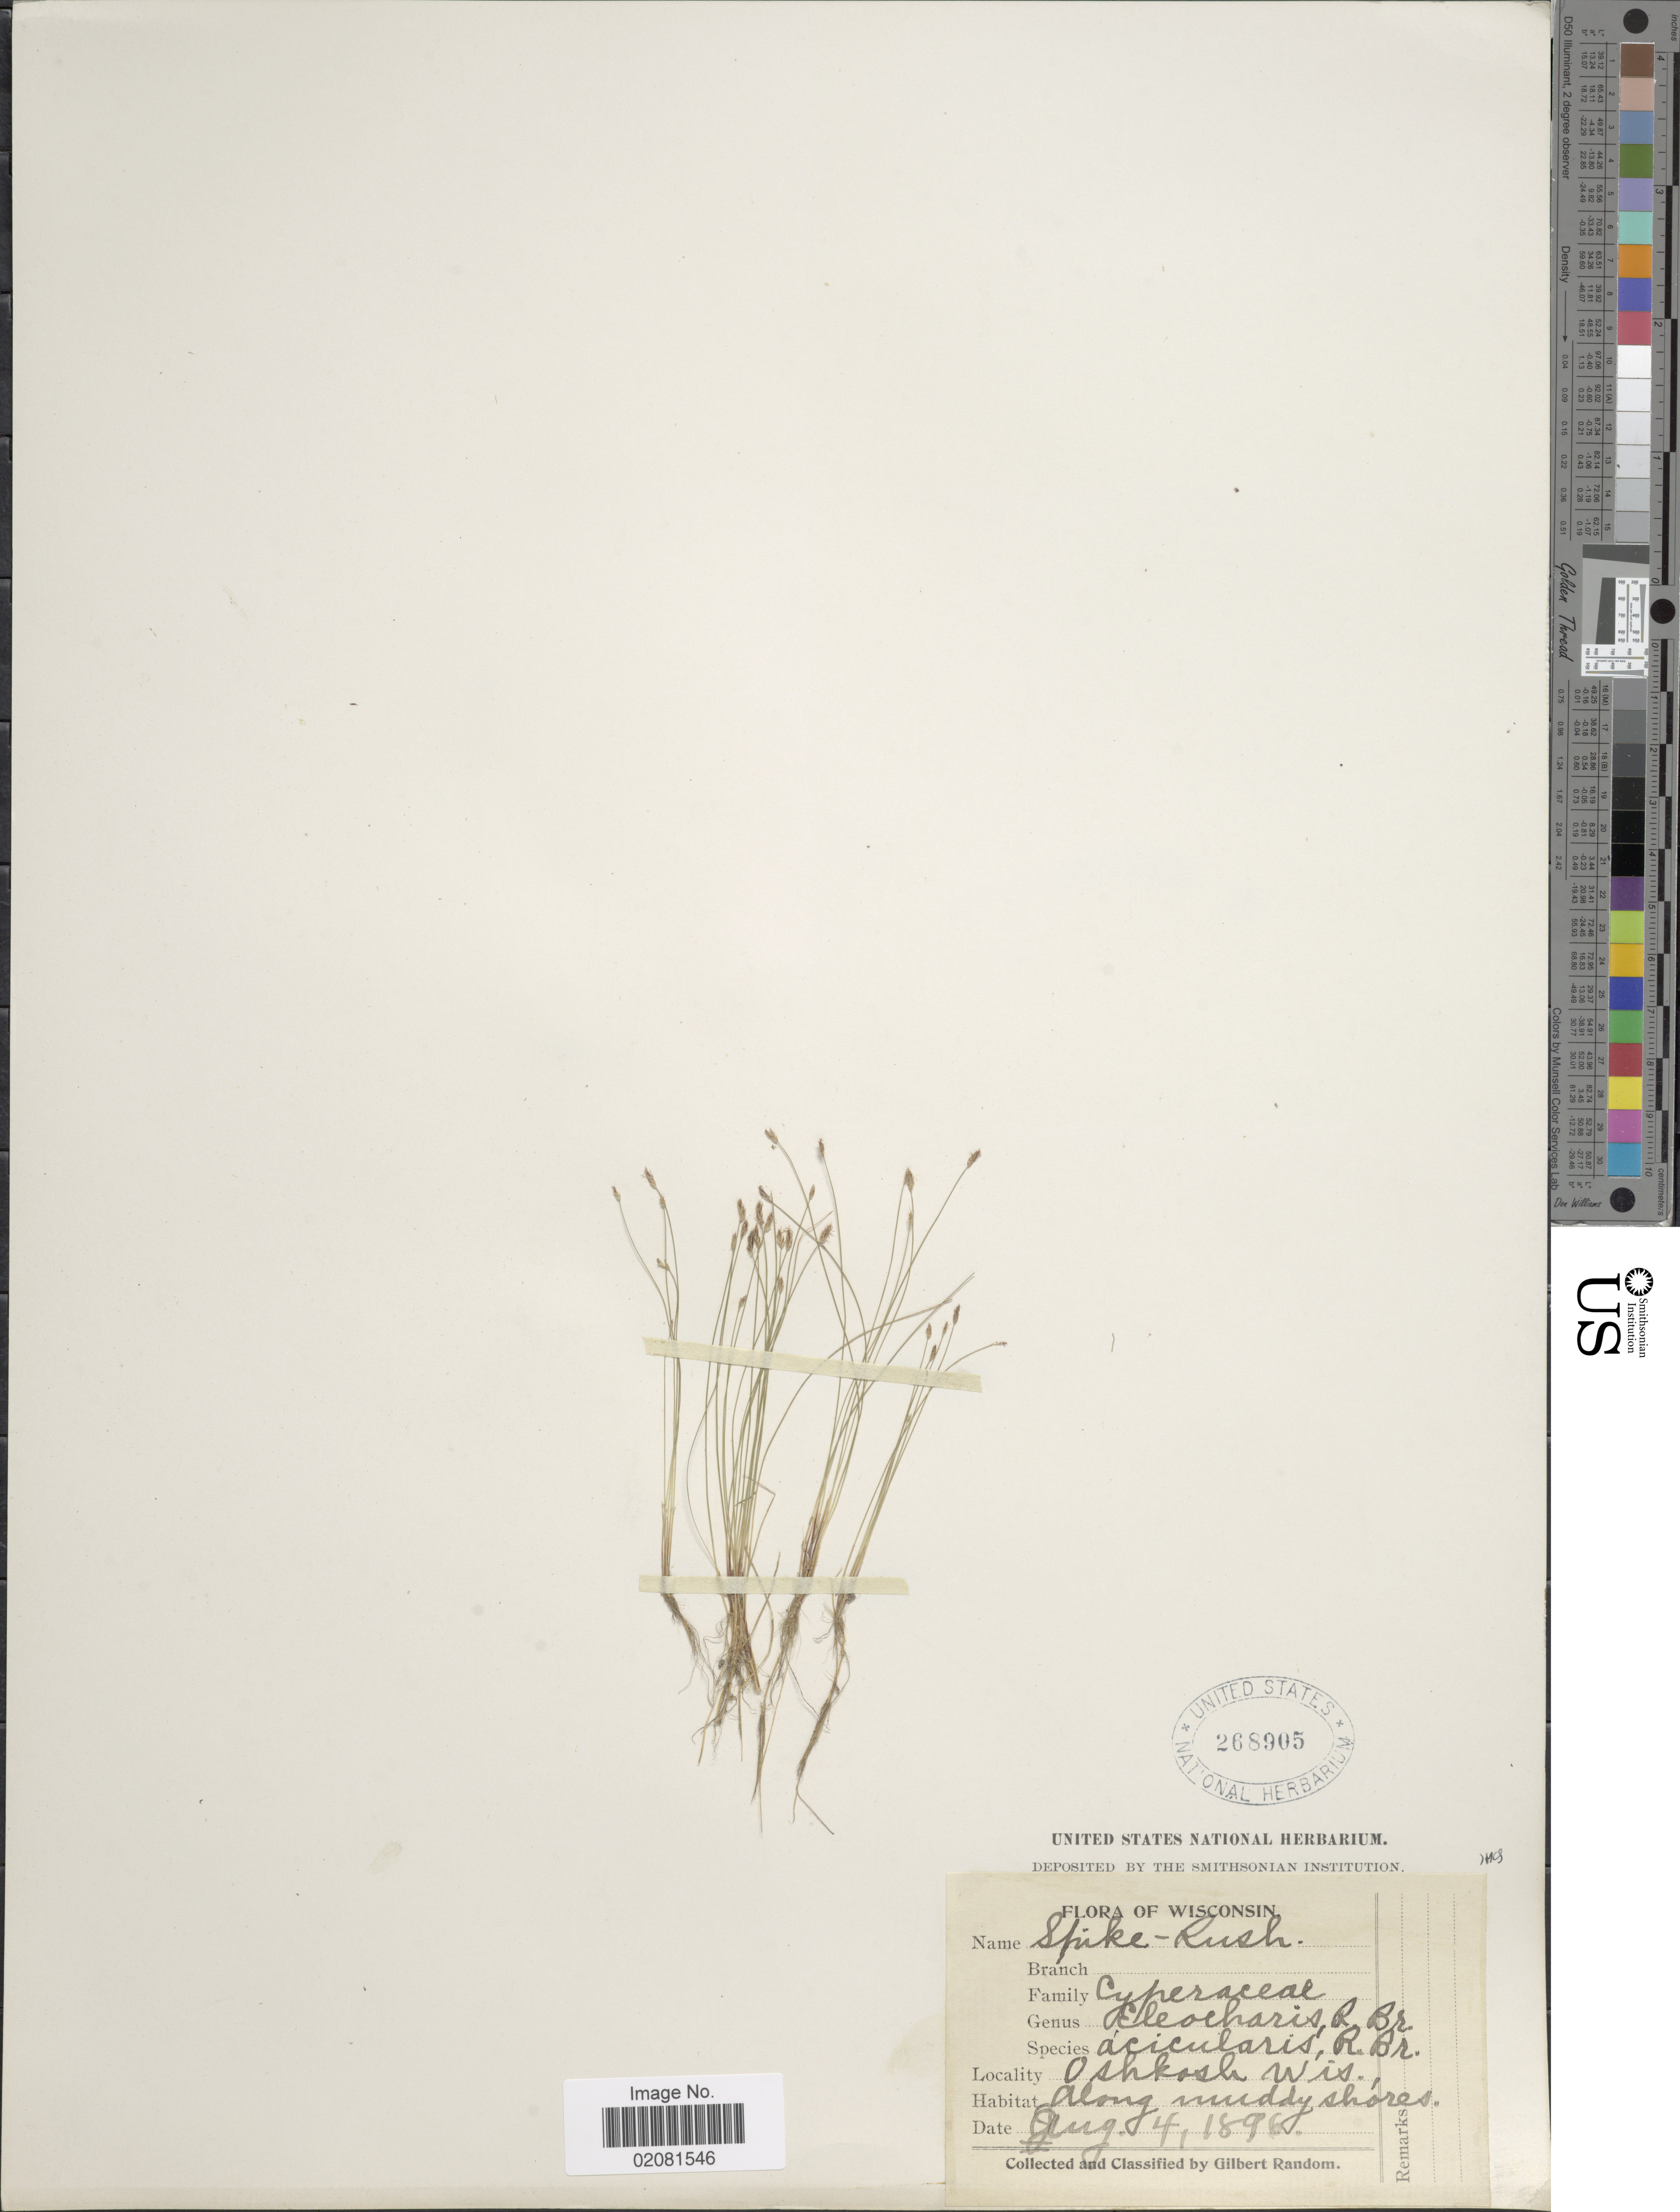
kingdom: Plantae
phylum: Tracheophyta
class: Liliopsida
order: Poales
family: Cyperaceae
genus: Eleocharis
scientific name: Eleocharis acicularis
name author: (L.) Roem. & Schult.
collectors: G. Random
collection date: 1896-08-04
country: United States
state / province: Wisconsin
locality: Oshkosh Wis.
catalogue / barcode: US 268905